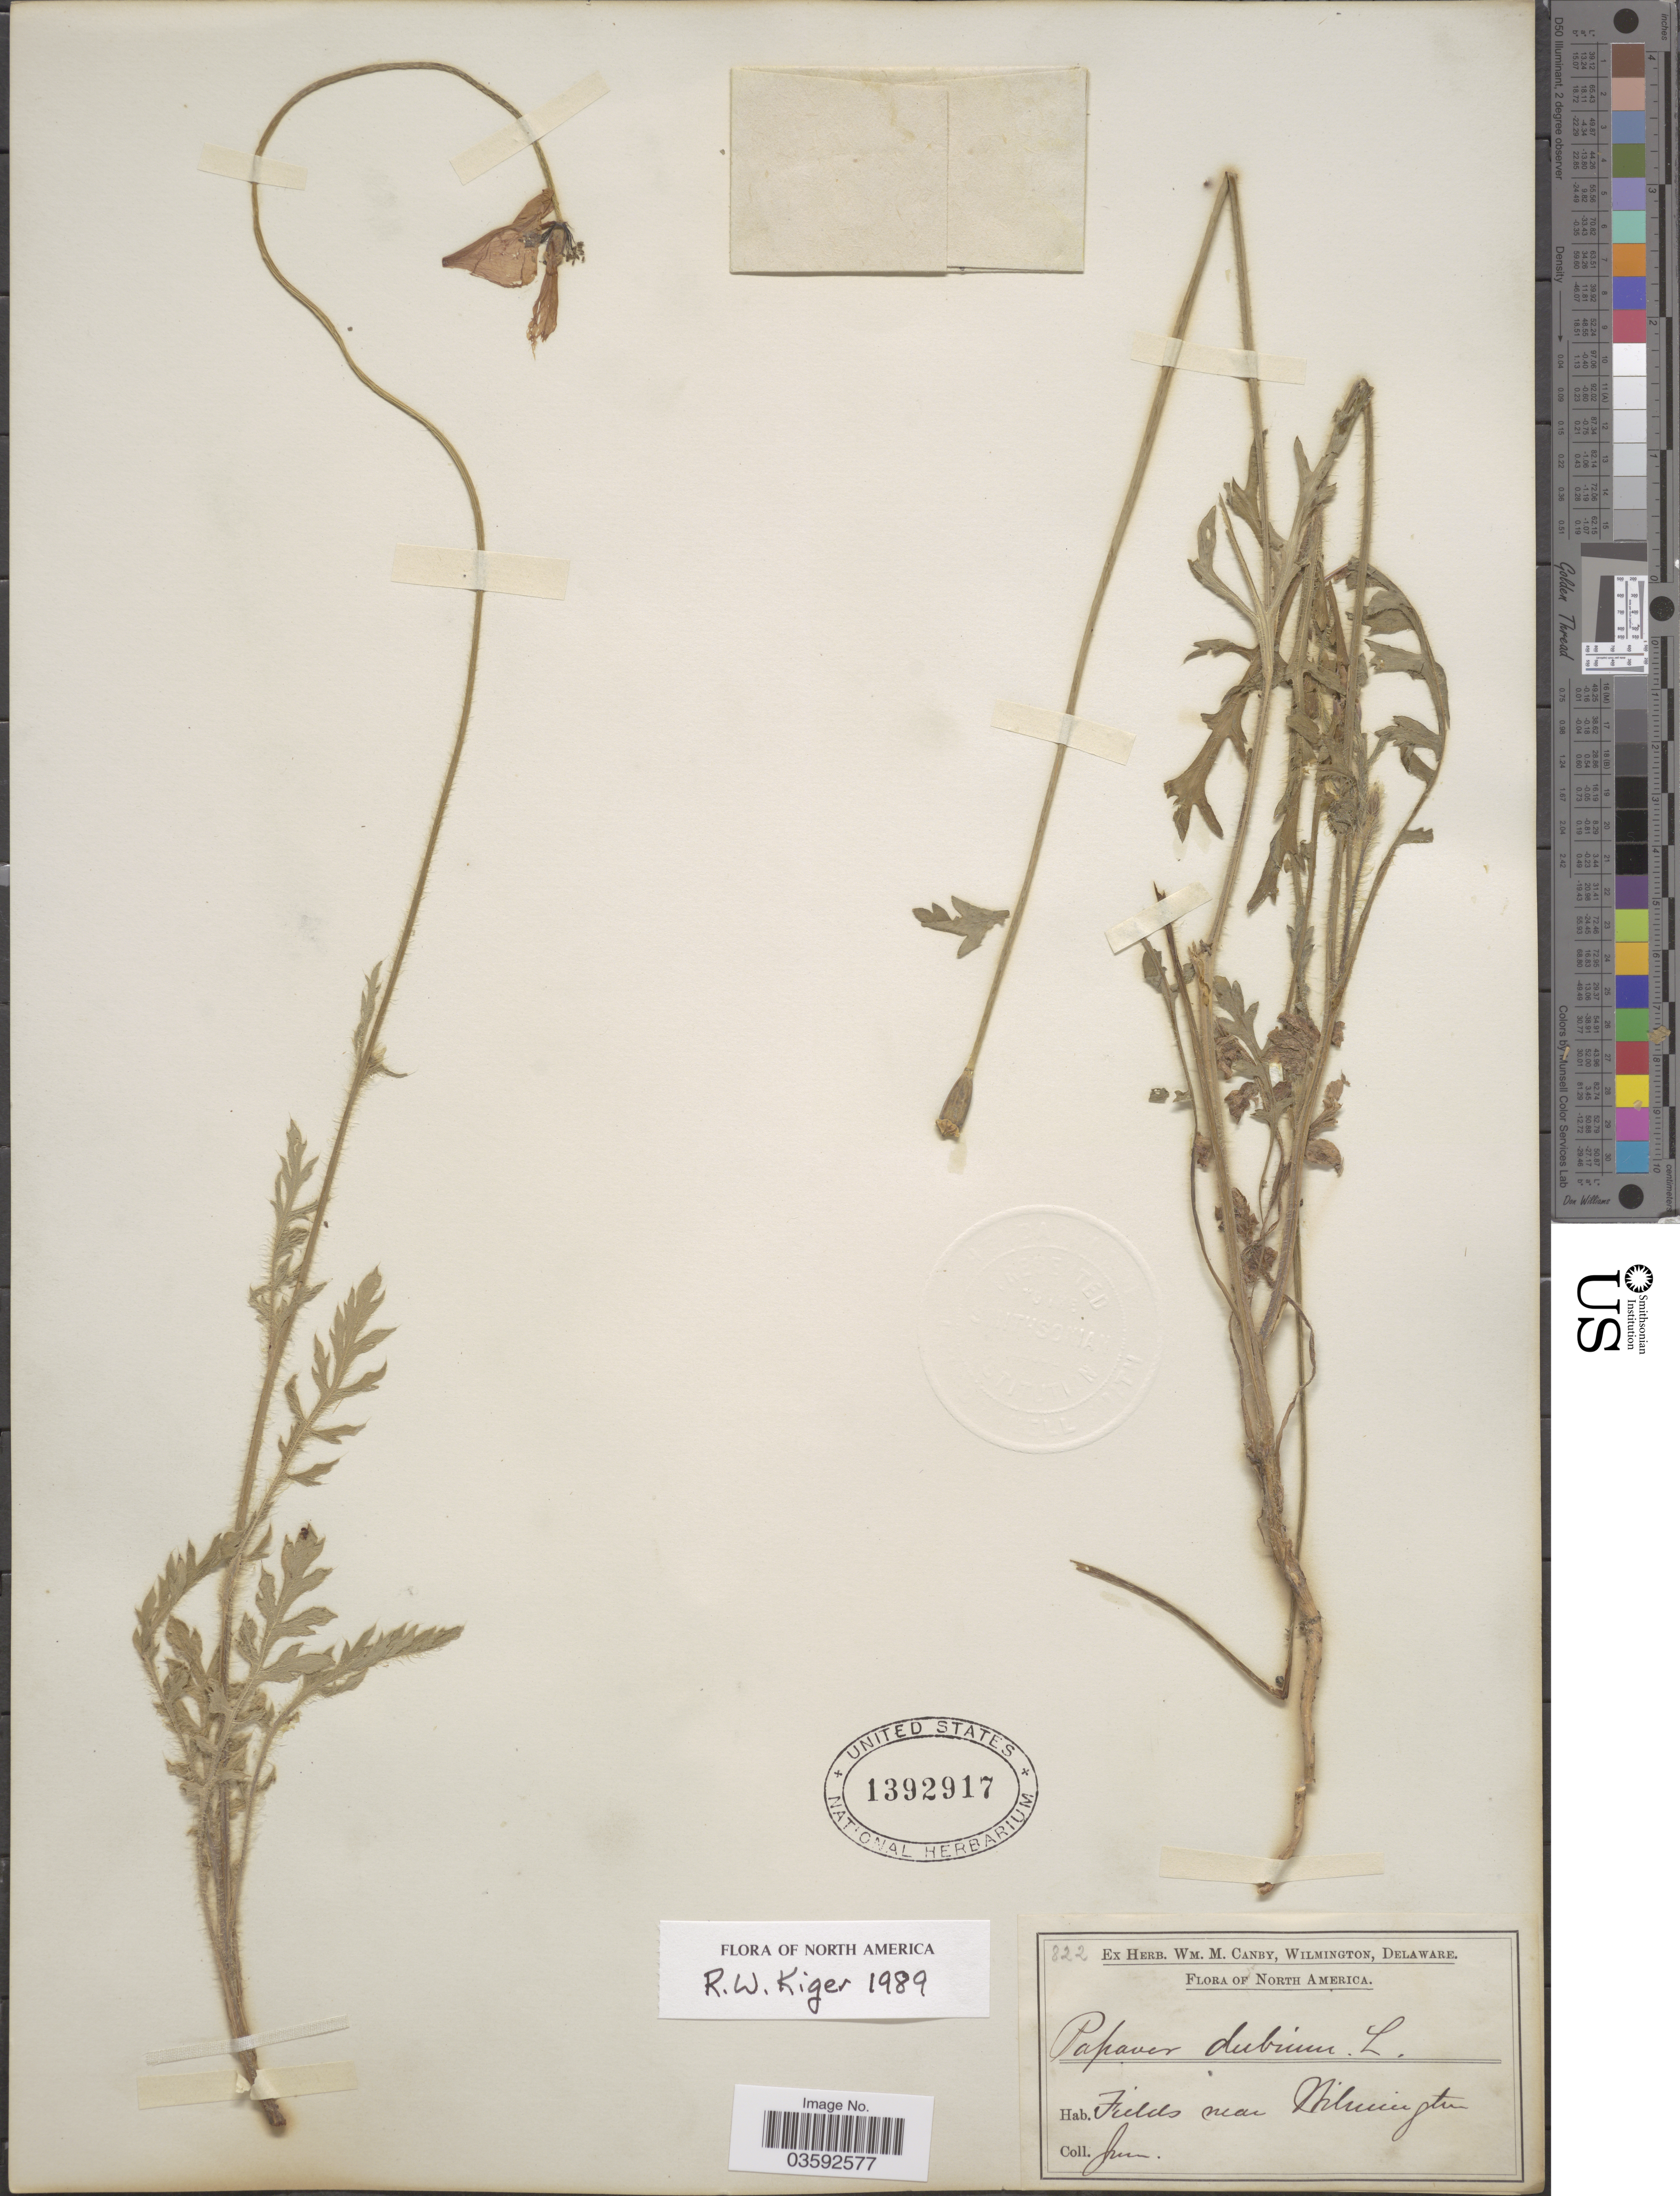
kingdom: Plantae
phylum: Tracheophyta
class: Magnoliopsida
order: Ranunculales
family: Papaveraceae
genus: Papaver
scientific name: Papaver dubium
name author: L.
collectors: ex herb. W.M. Canby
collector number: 822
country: United States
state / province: North Carolina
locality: Fields near Wilmington.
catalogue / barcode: US 1392917